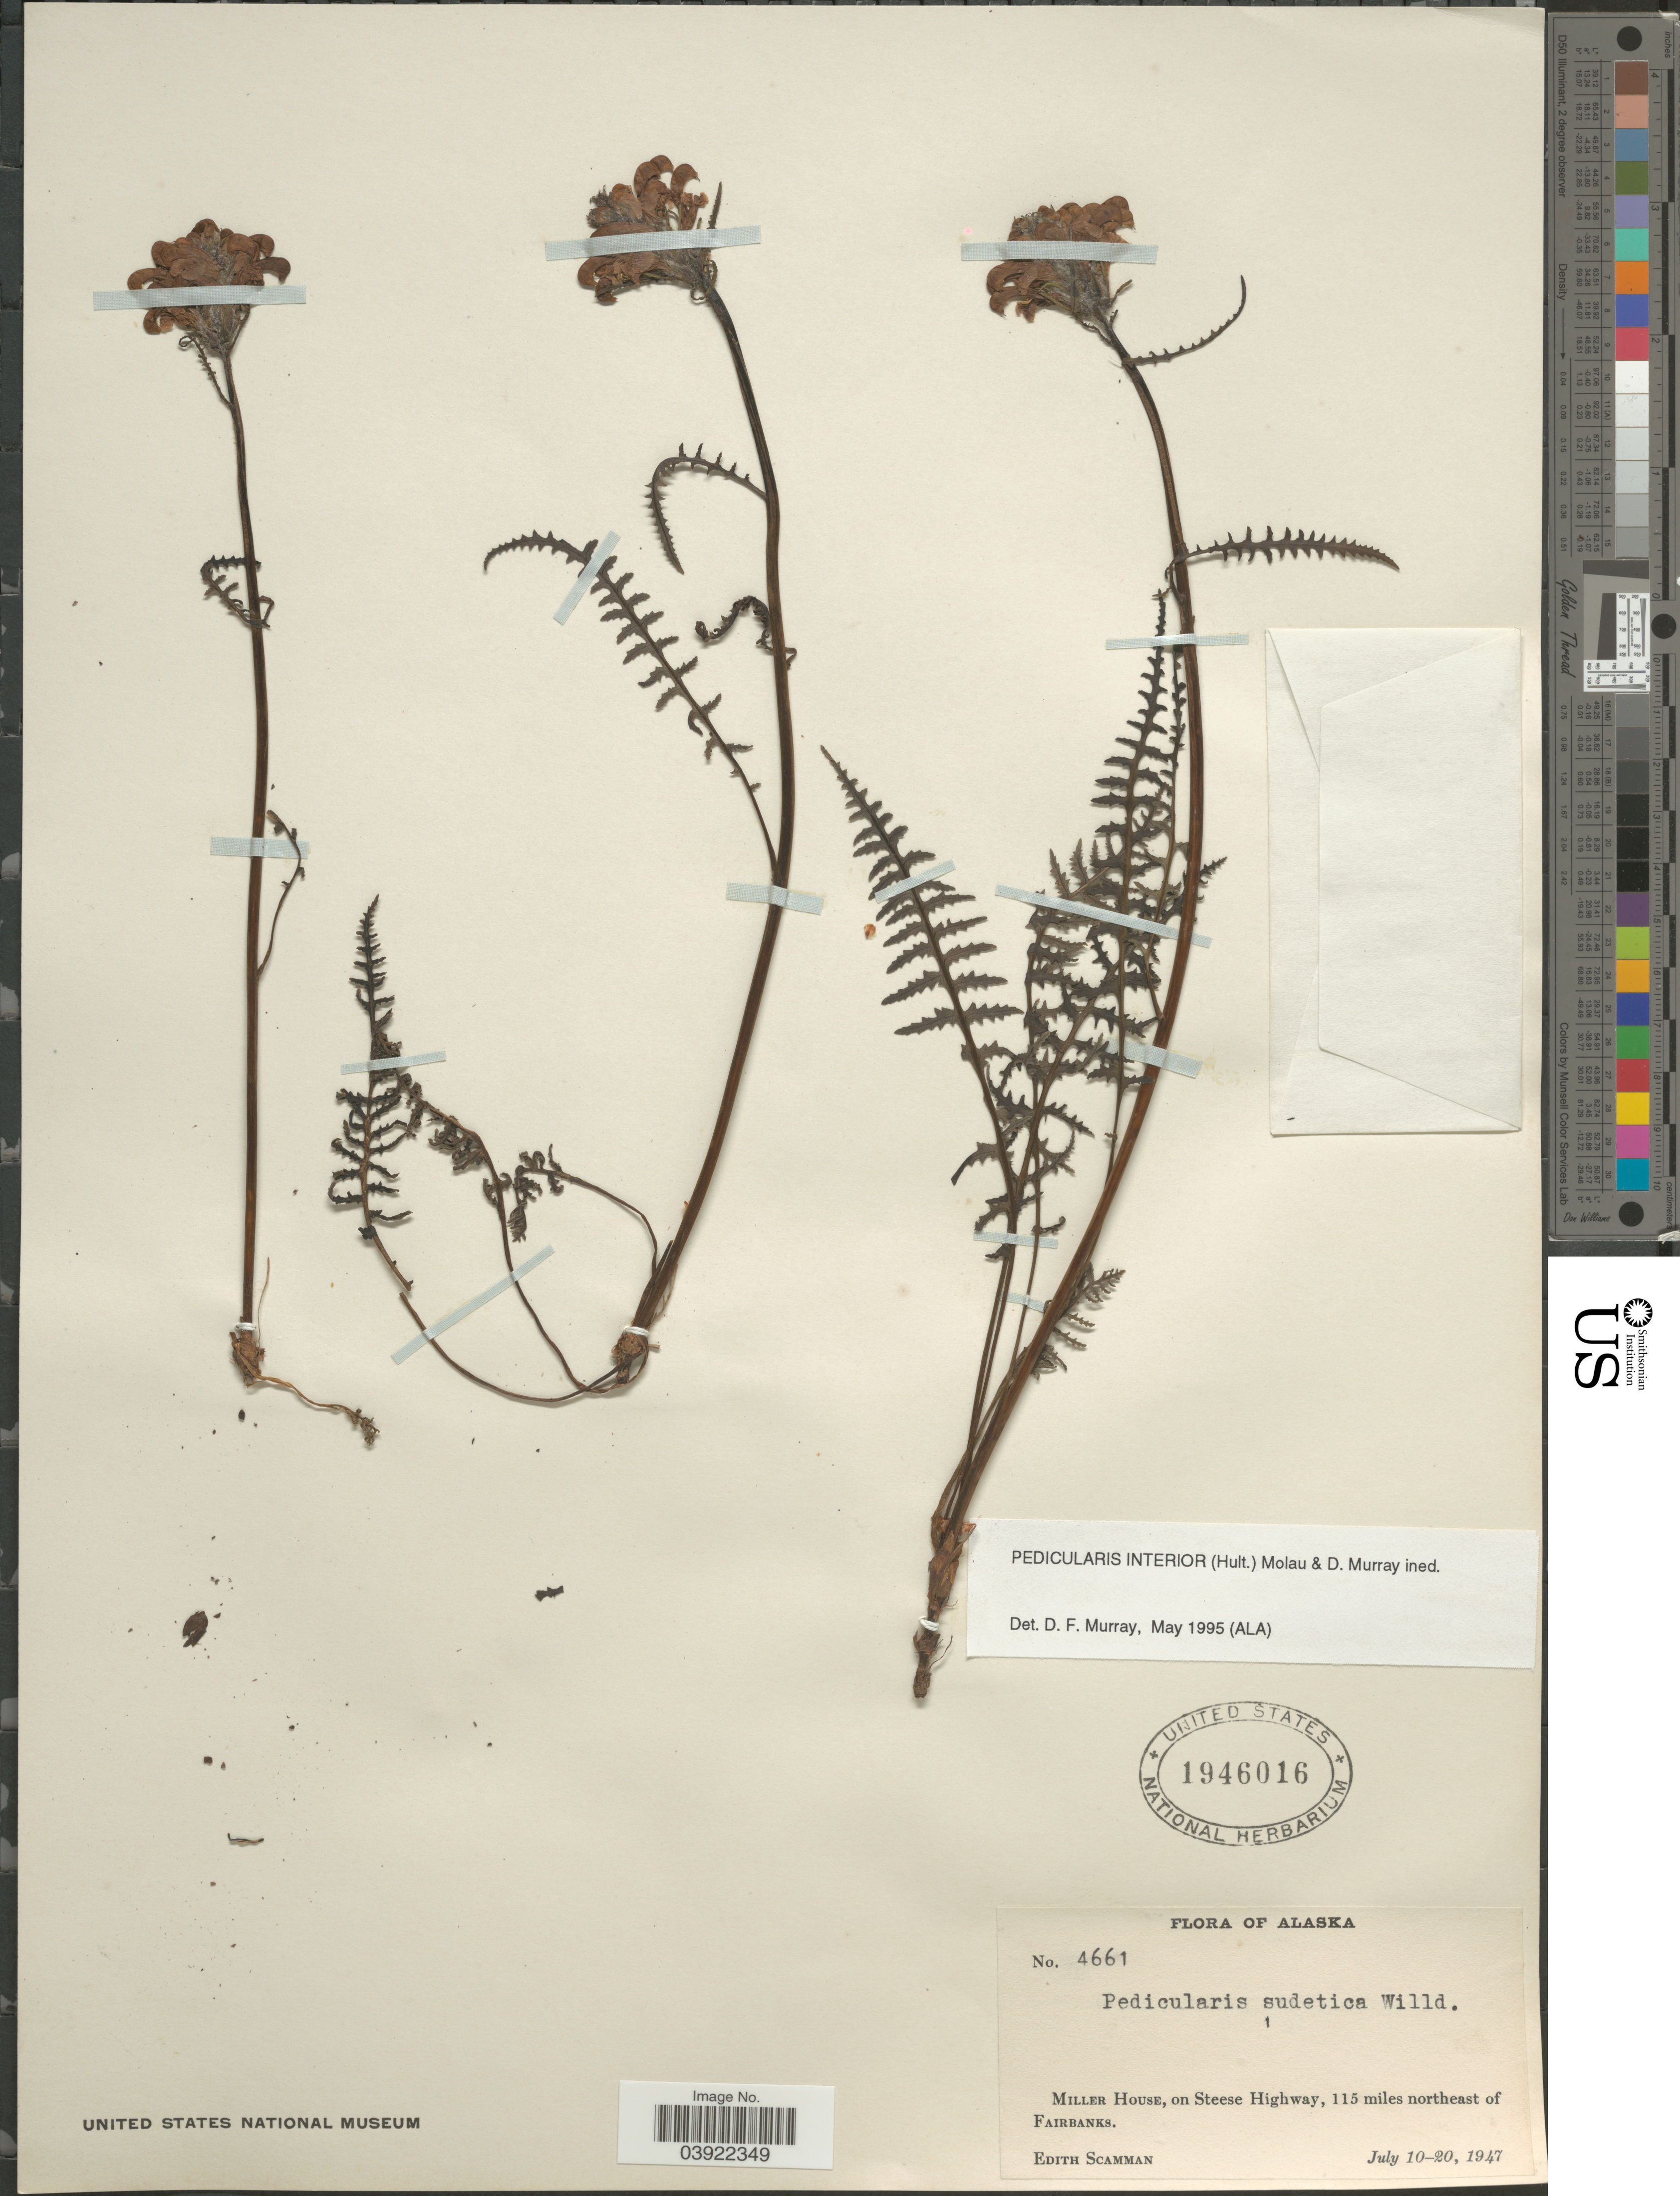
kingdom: Plantae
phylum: Tracheophyta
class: Magnoliopsida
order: Lamiales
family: Orobanchaceae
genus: Pedicularis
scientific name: Pedicularis interior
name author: (Hultén) Molau & D.F. Murray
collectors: E. Scamman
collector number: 4661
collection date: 1947-07-10/1947-07-20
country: United States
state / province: Alaska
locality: Miller House, on Steese Highway, 1155 miles northeast of Fairbanks.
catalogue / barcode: US 1946016